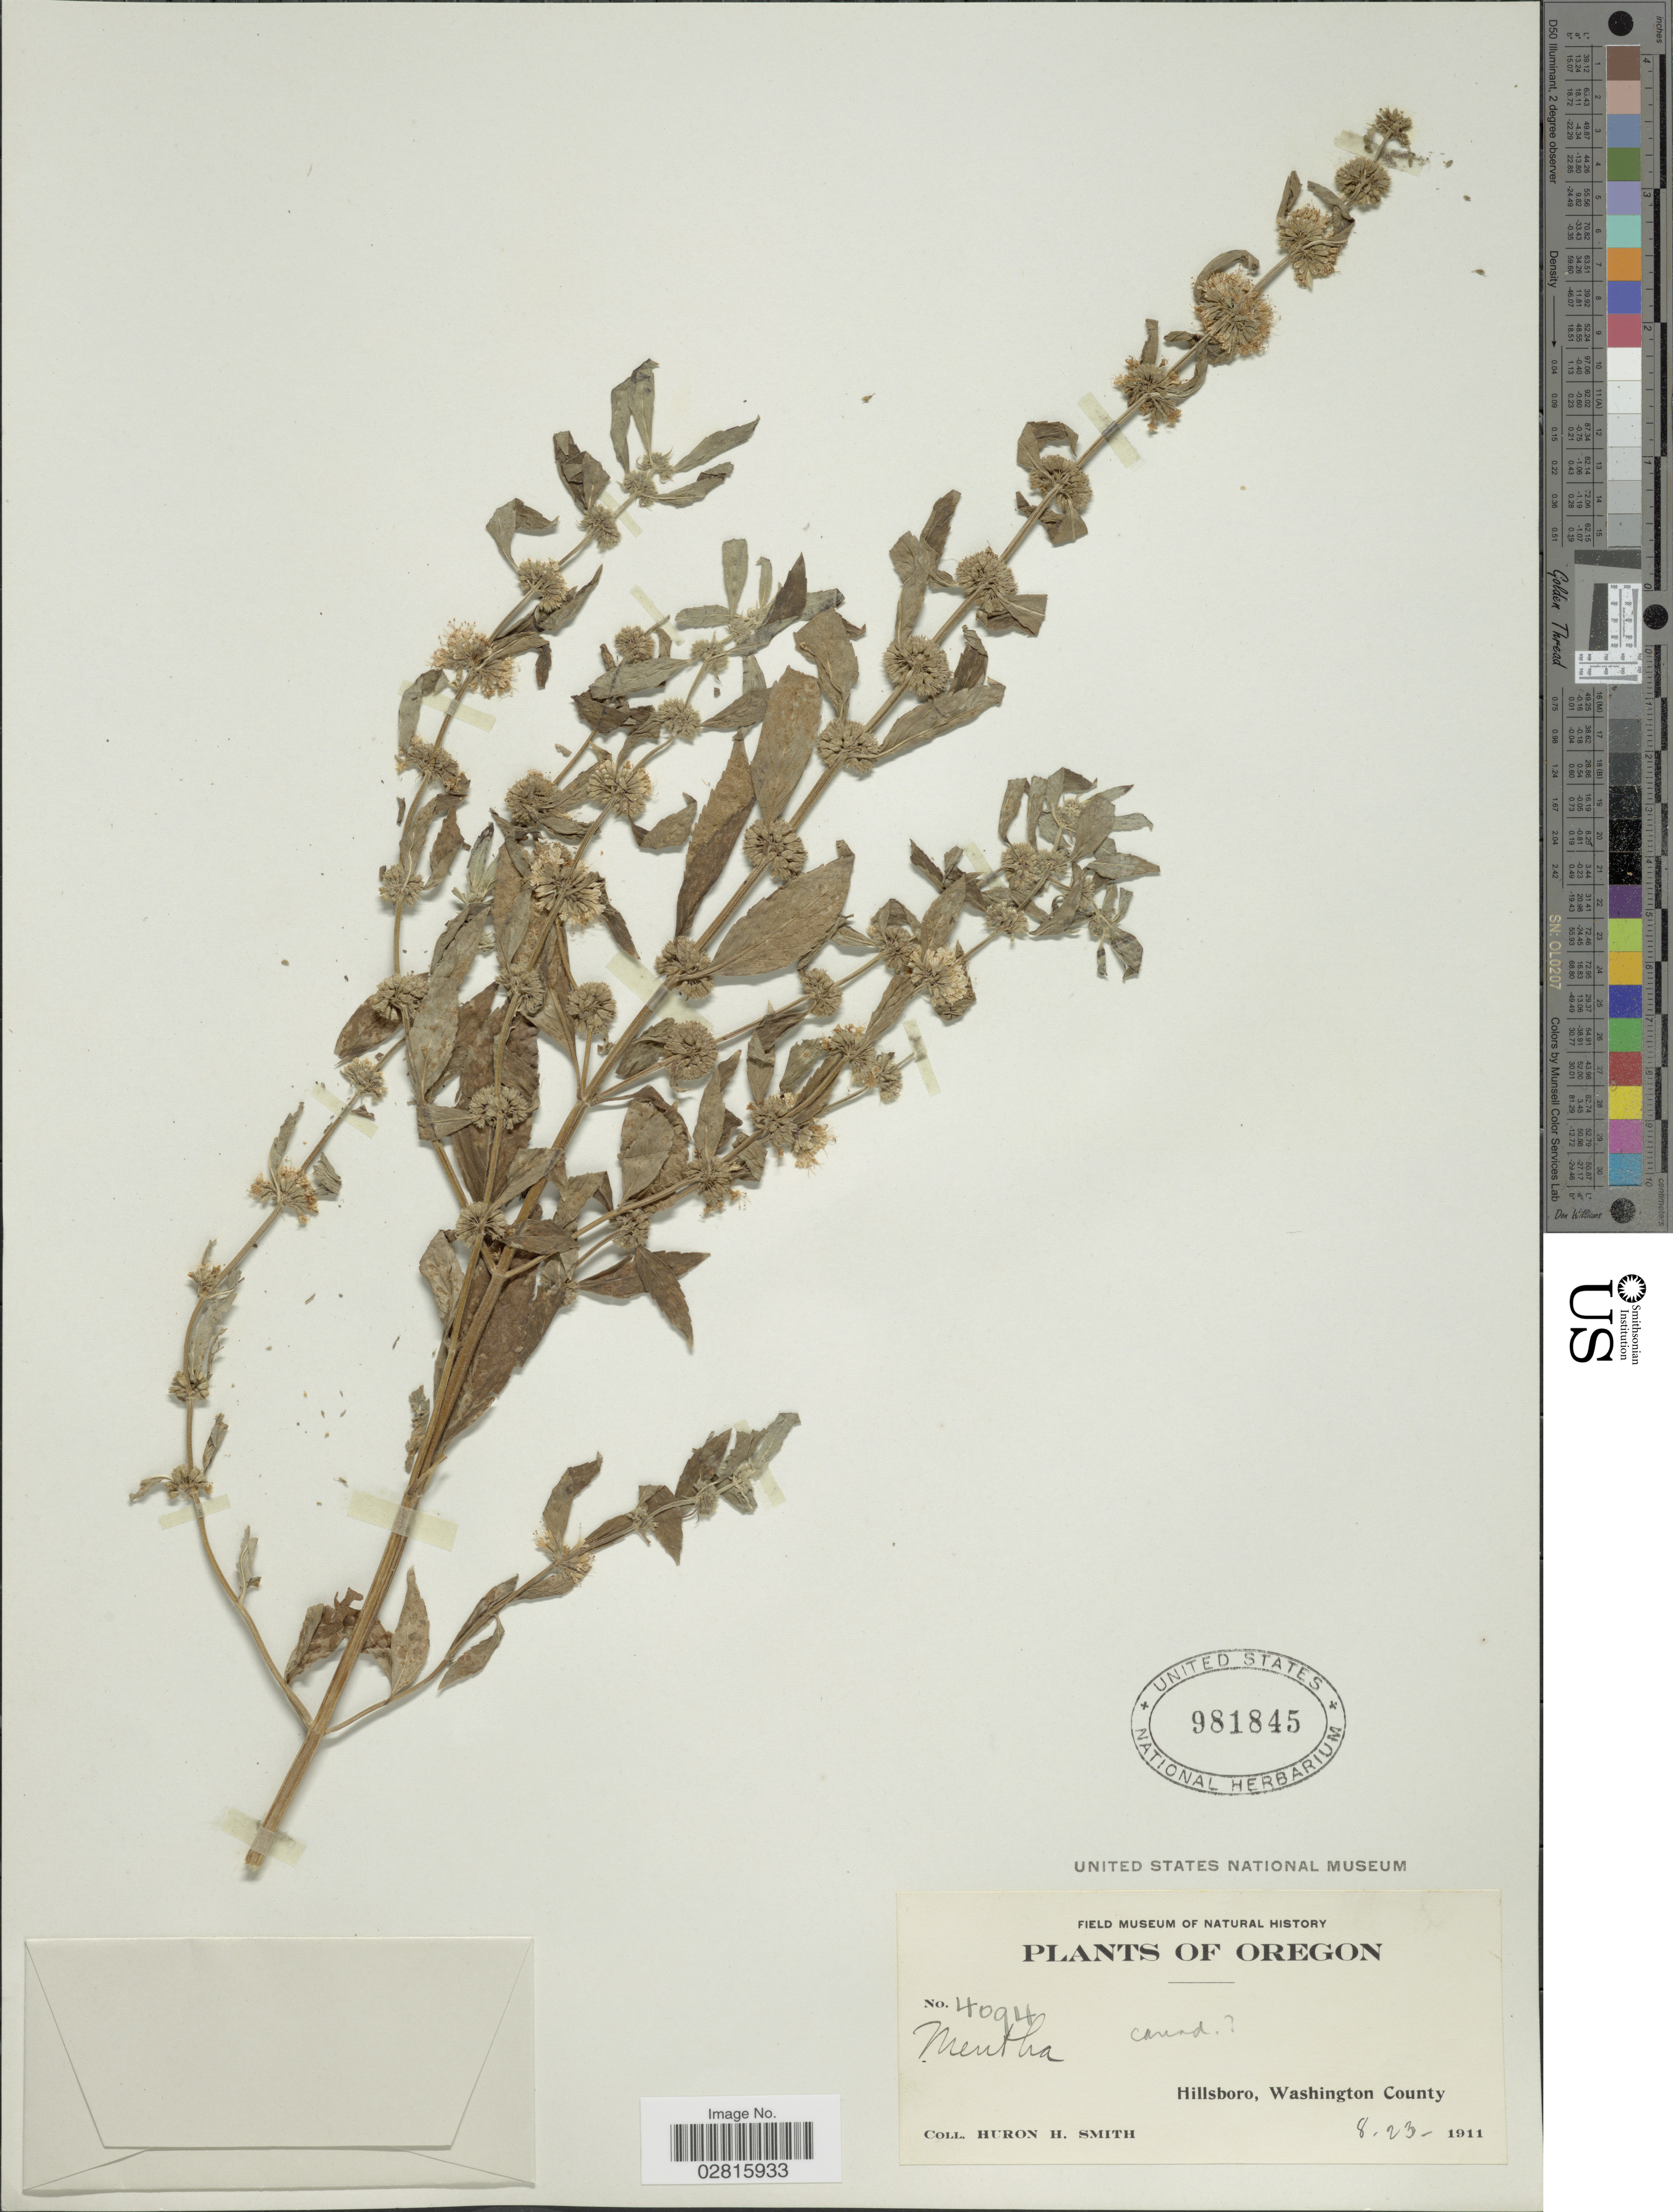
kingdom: Plantae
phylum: Tracheophyta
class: Magnoliopsida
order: Lamiales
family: Lamiaceae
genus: Mentha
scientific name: Mentha sp.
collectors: Huron H. Smith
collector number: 4094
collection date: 1911-08-23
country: United States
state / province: Oregon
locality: Hillsboro, Washington County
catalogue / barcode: US 981845